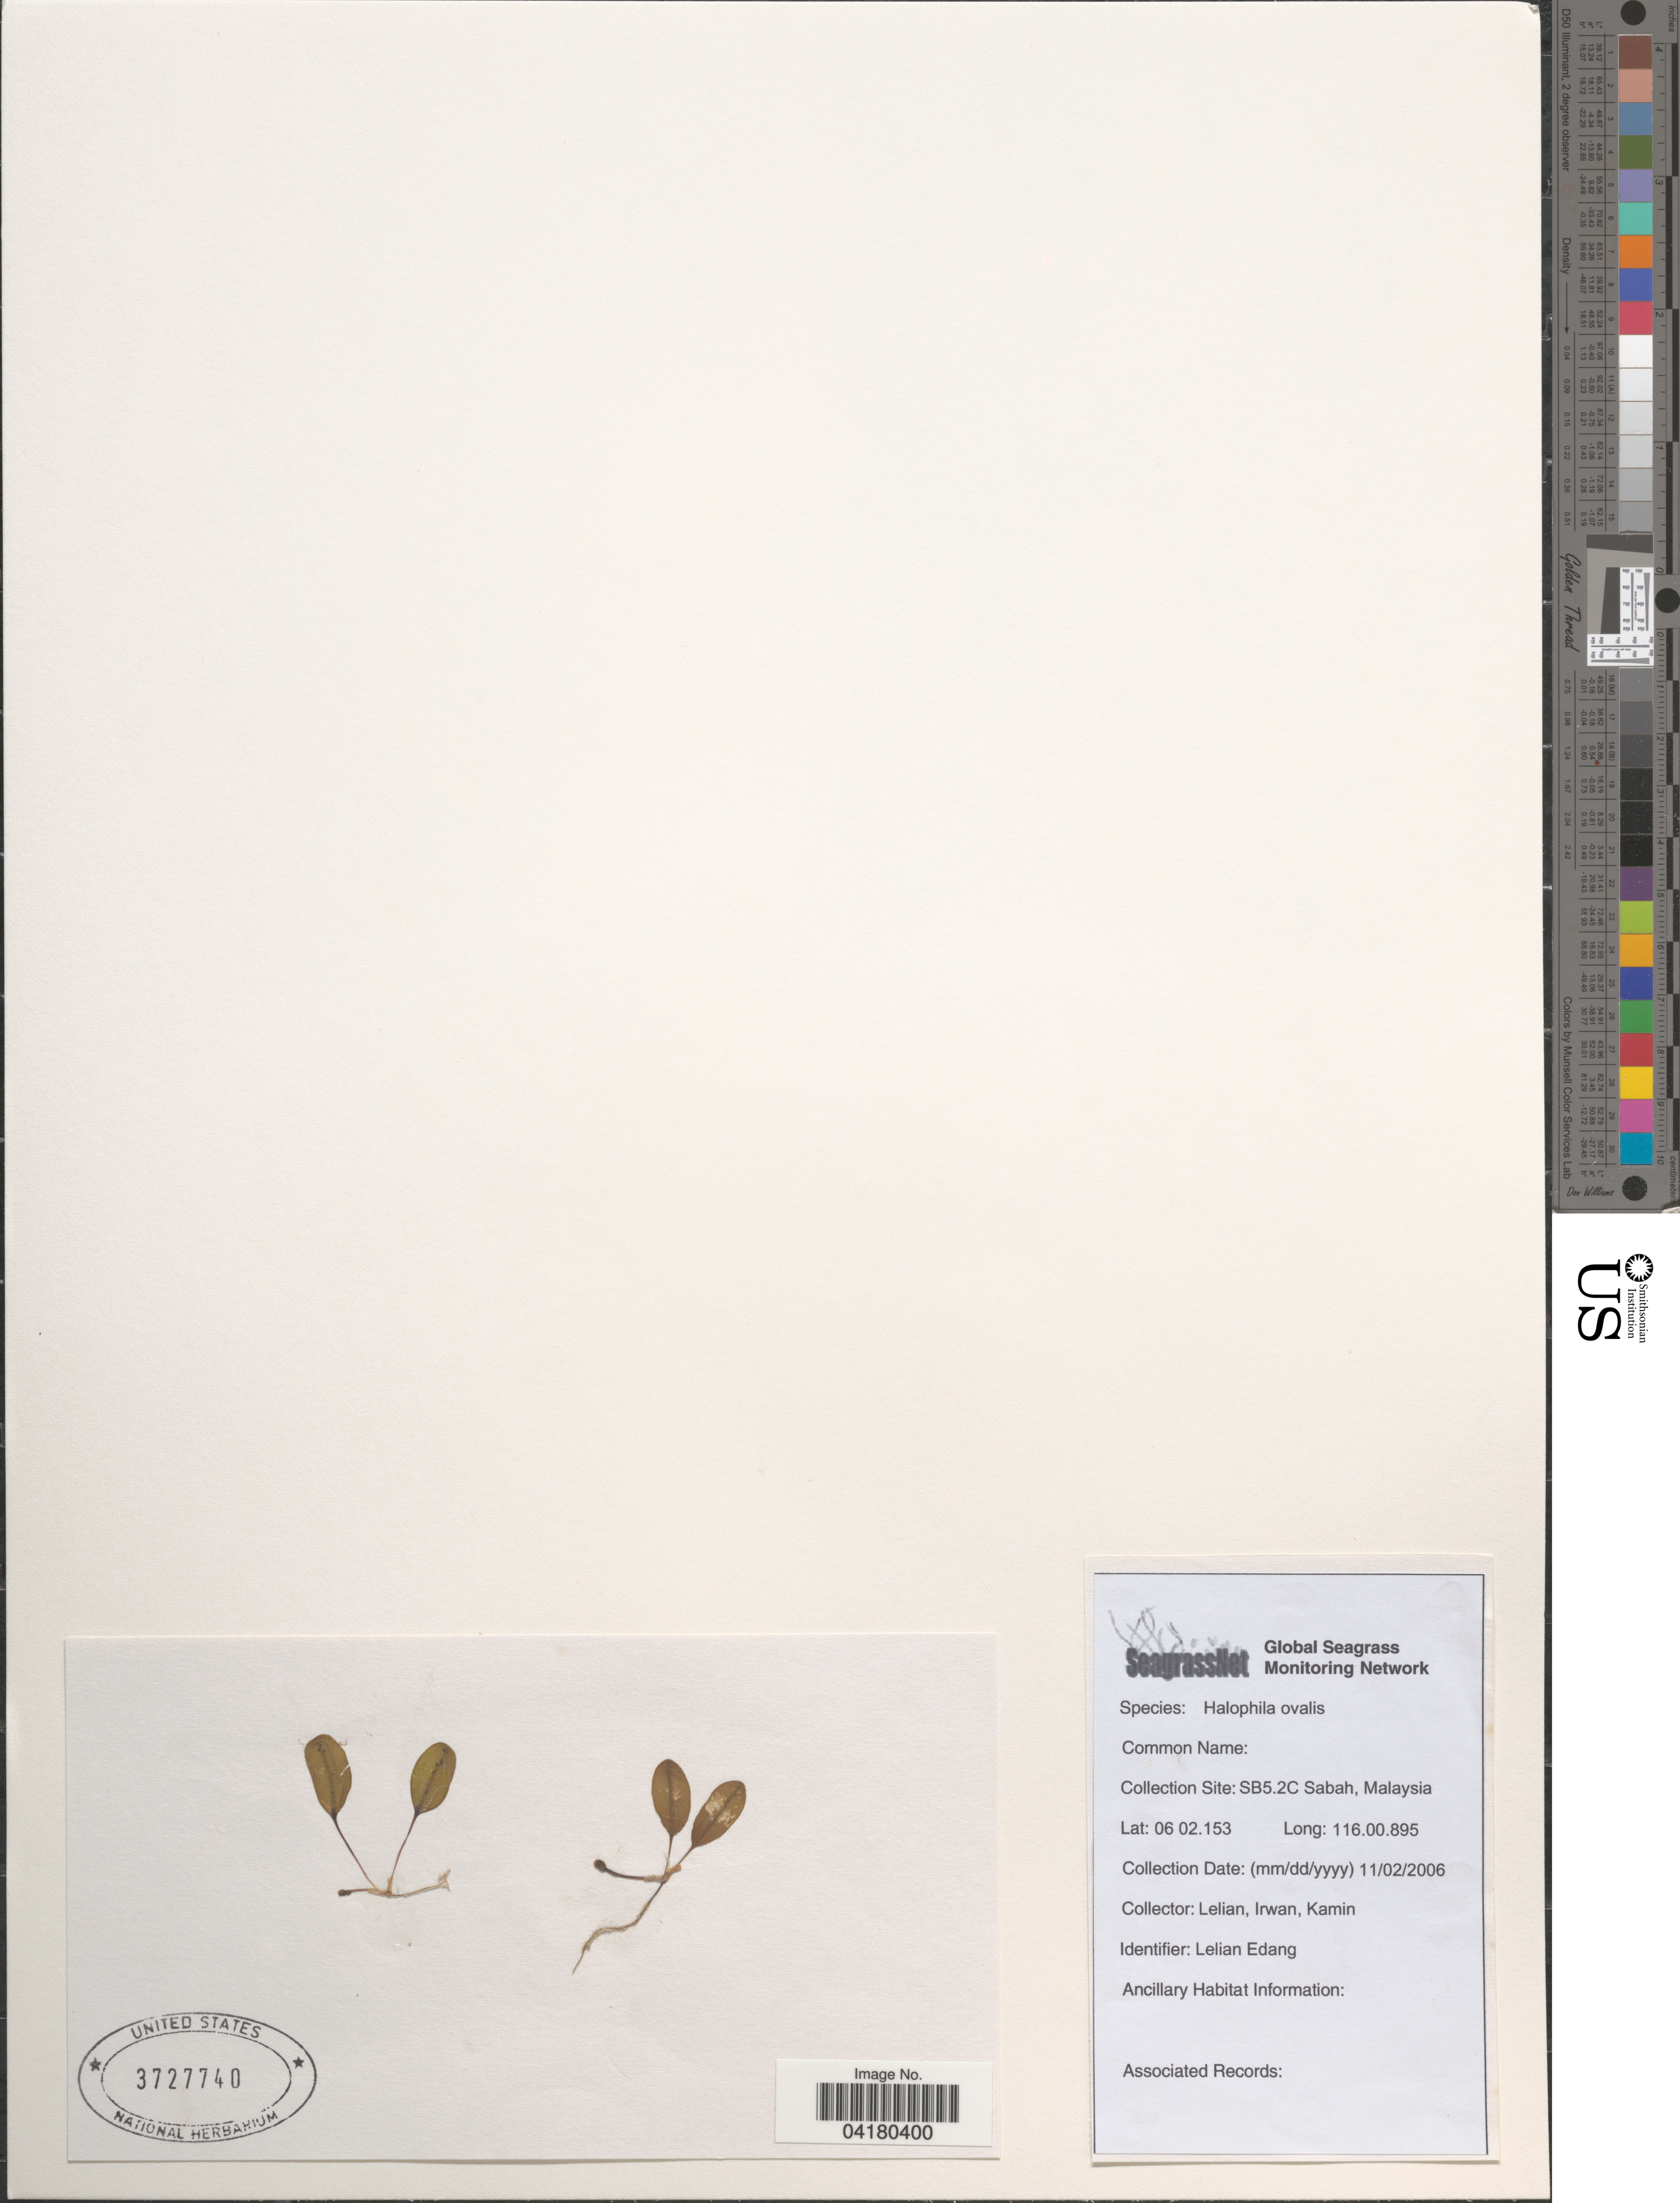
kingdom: Plantae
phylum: Tracheophyta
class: Liliopsida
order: Alismatales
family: Hydrocharitaceae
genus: Halophila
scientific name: Halophila ovalis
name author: (R. Br.) Hook. f.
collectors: Lelian, Irwan & Kamin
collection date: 2006-02-11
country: Malaysia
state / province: Sabah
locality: Collection Site: SB5.2C.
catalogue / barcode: US 3727740